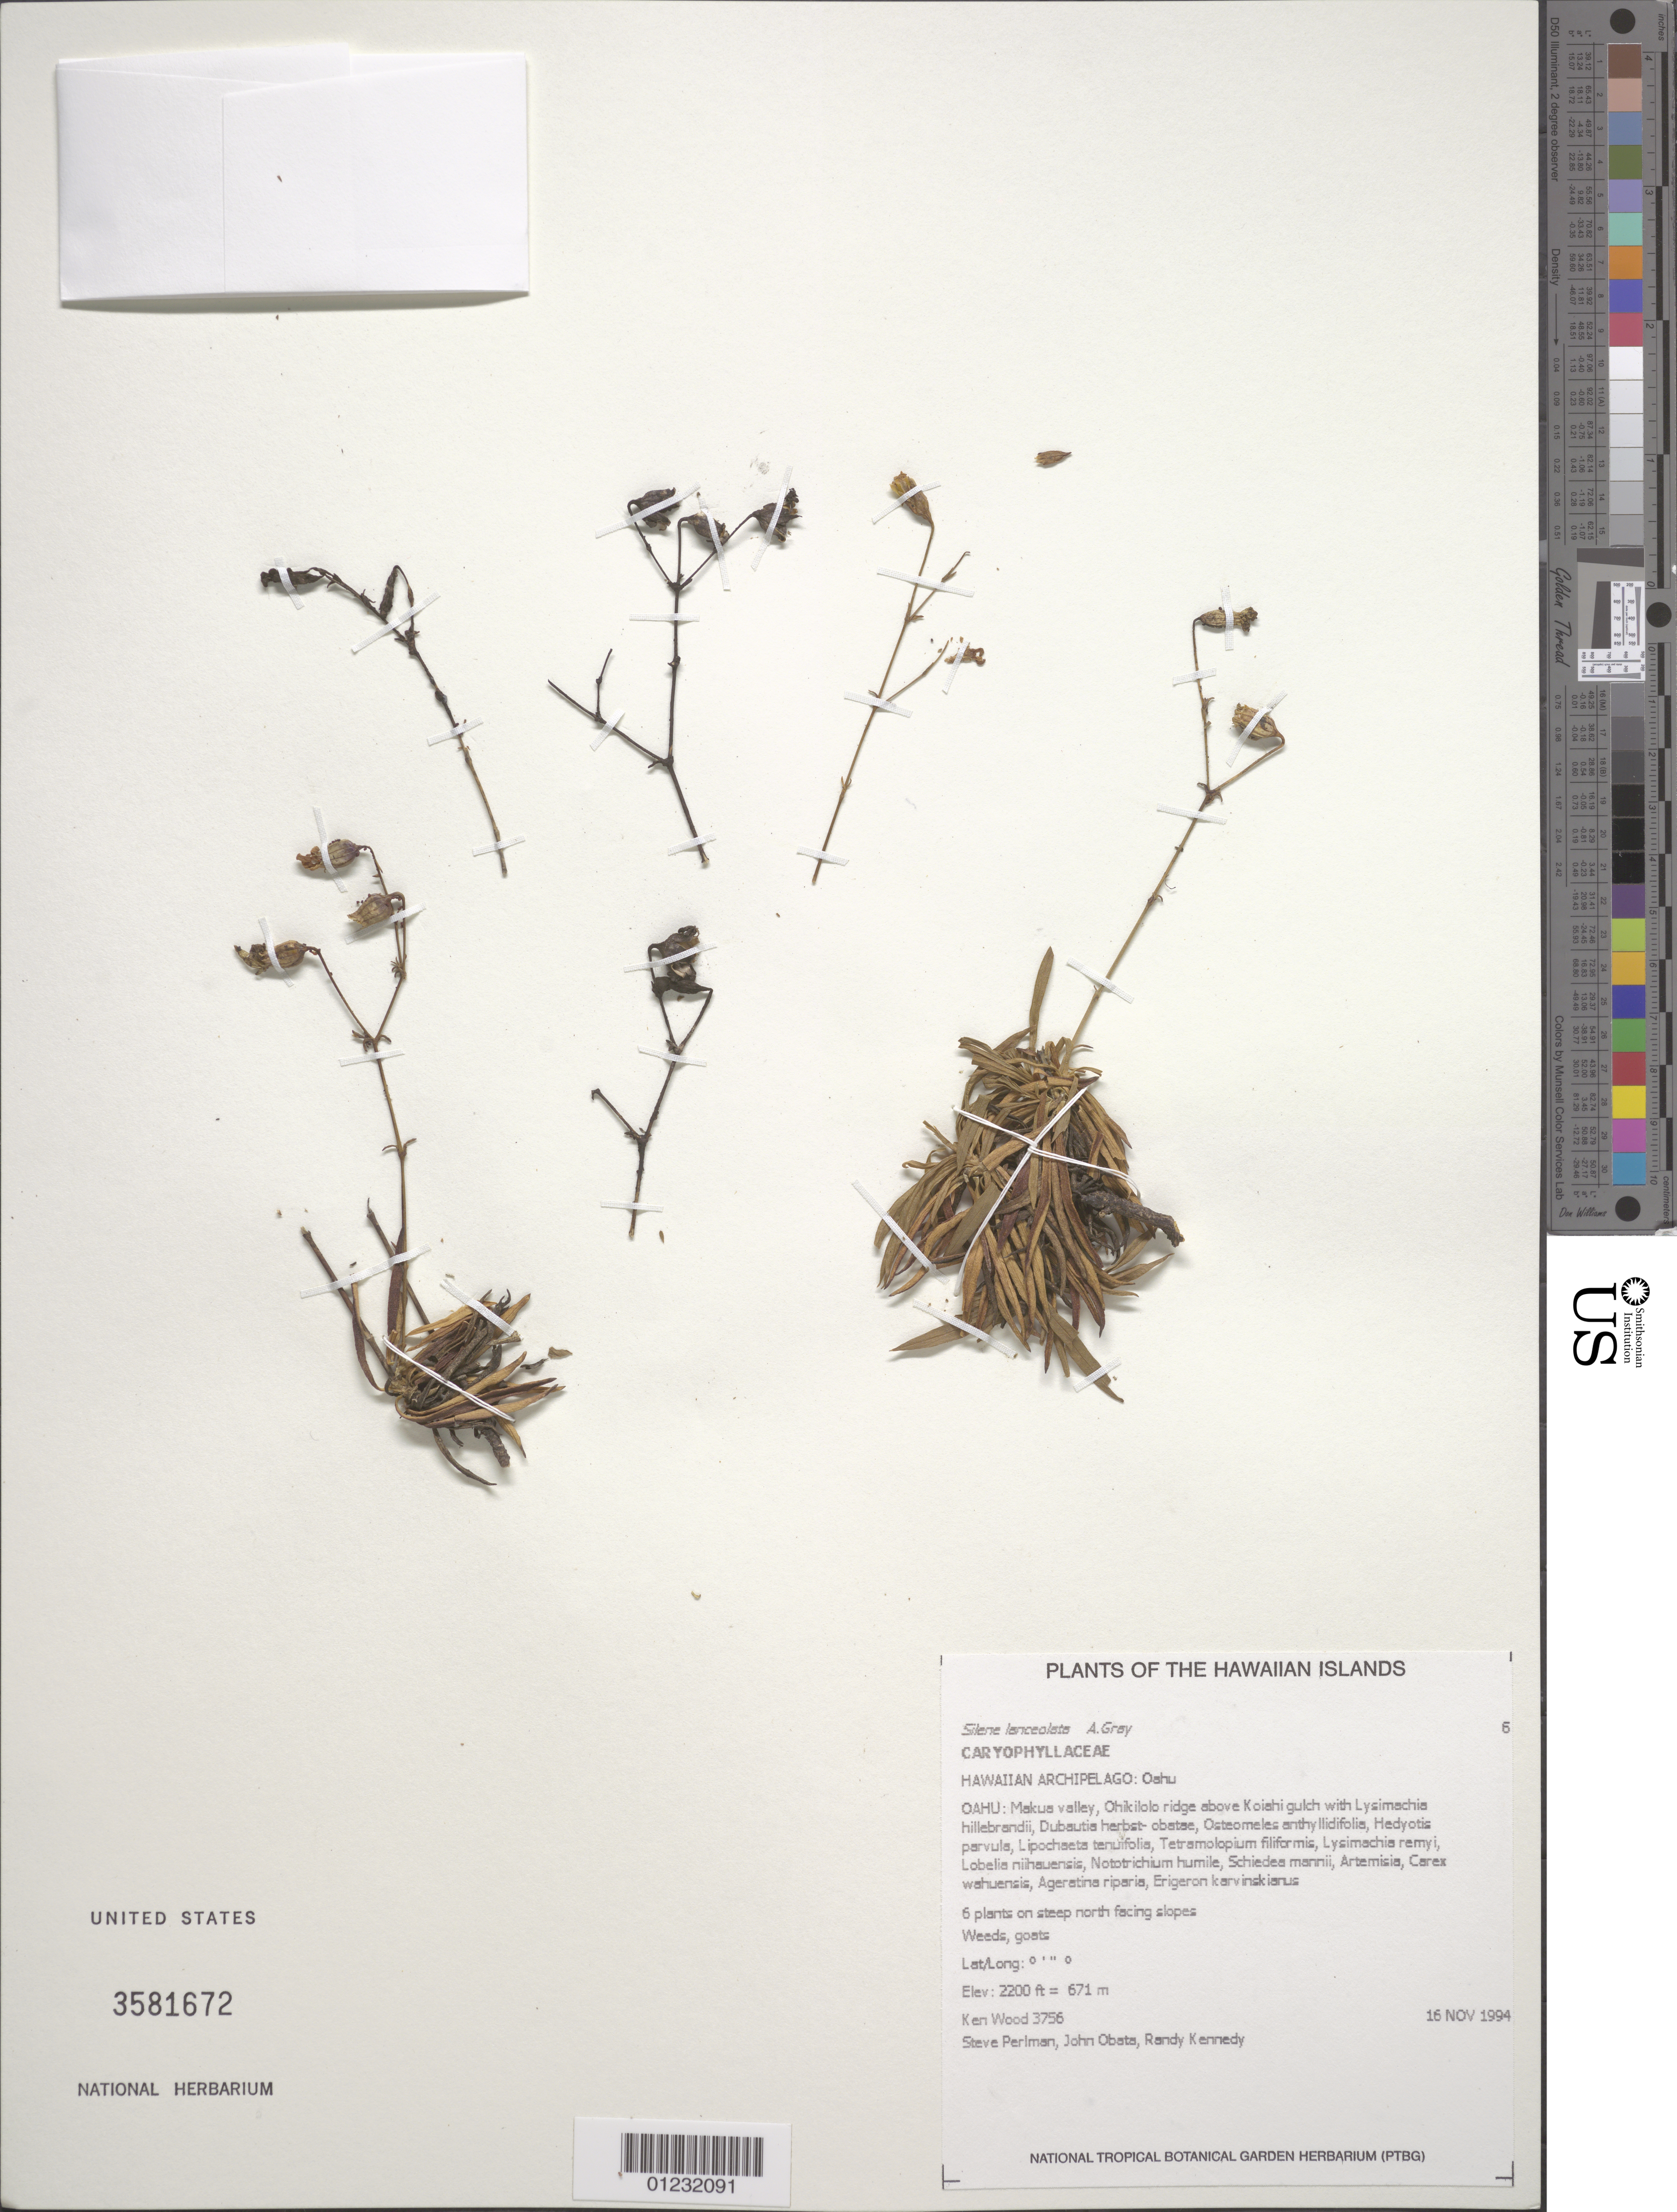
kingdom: Plantae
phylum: Tracheophyta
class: Magnoliopsida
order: Caryophyllales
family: Caryophyllaceae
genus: Silene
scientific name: Silene lanceolata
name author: A. Gray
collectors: K. R. Wood, S. P. Perlman, J. Obata & R. Kennedy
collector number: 3756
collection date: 1994-11-16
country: United States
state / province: Hawaii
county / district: Honolulu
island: Oahu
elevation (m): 671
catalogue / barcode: US 3581672